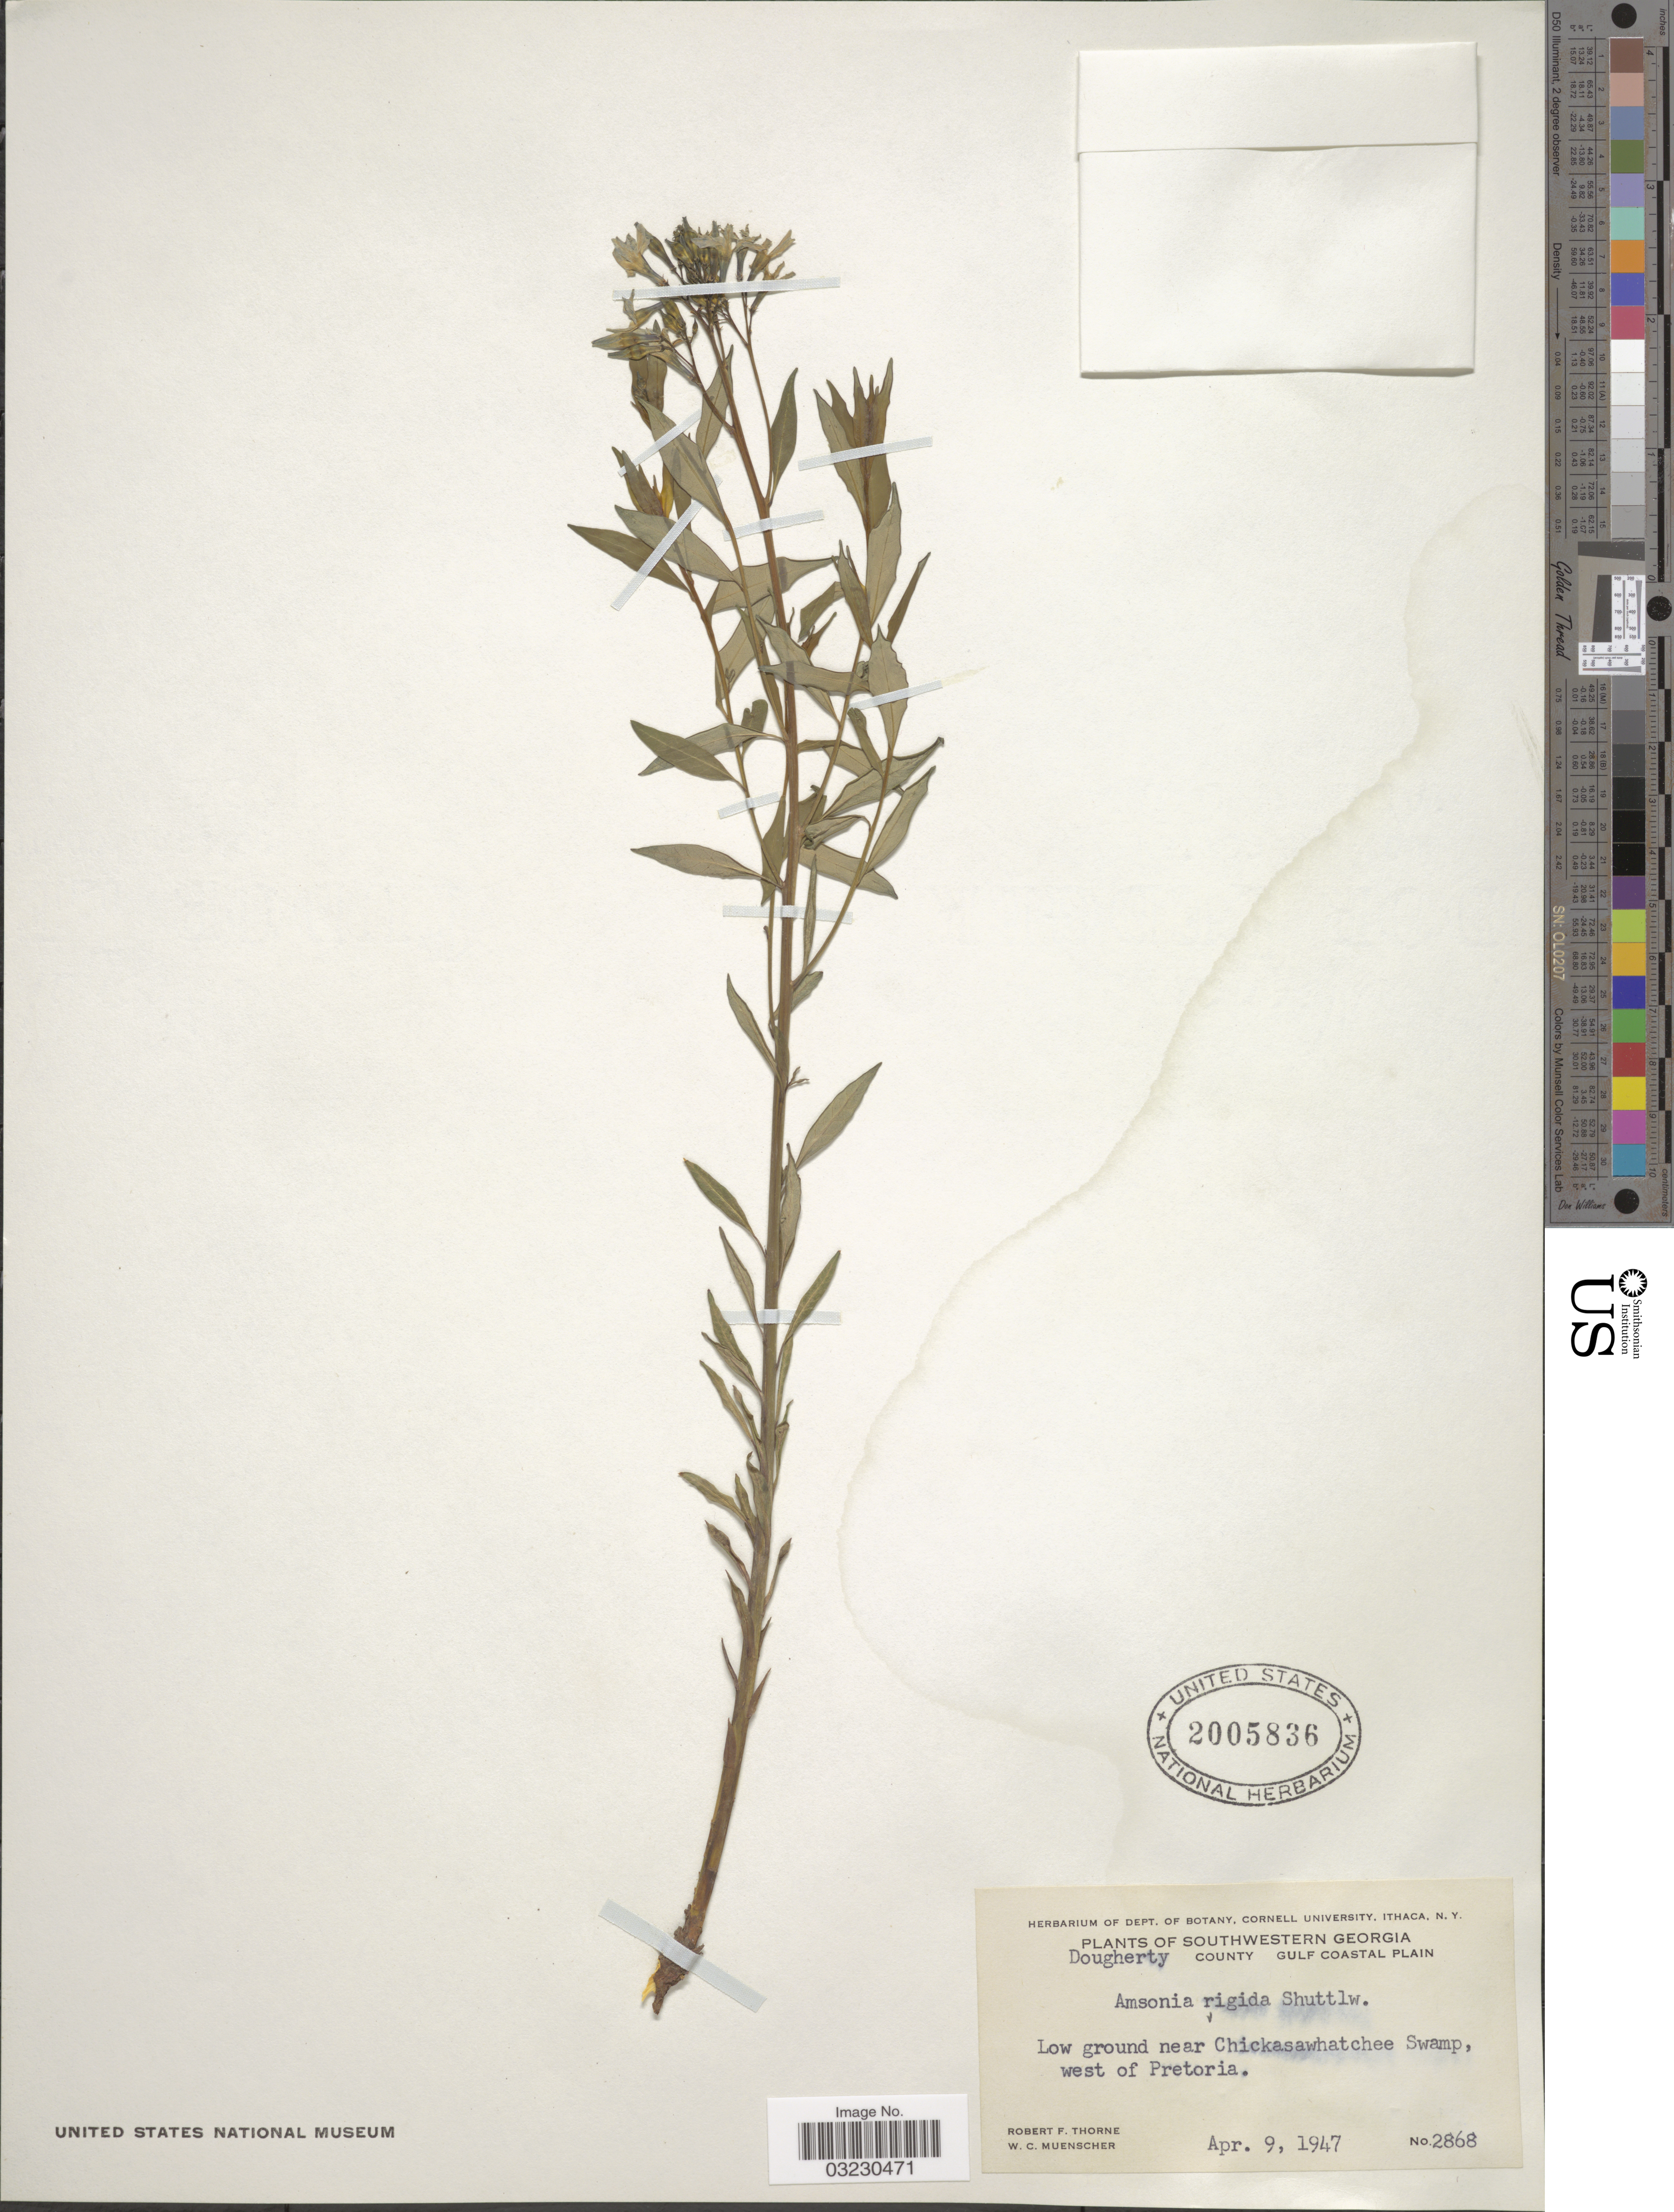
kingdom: Plantae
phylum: Tracheophyta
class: Magnoliopsida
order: Gentianales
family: Apocynaceae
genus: Amsonia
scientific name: Amsonia rigida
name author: Shuttlew. ex Small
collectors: R. F. Thorne & W. Muenscher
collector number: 2868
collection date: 1947-04-09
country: United States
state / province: Georgia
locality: Southwestern Georgia, Dougherty County, Gulf Coastal Plain, Low ground near Chickasawhatchee Swamp, west of Pretoria.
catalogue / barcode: US 2005836